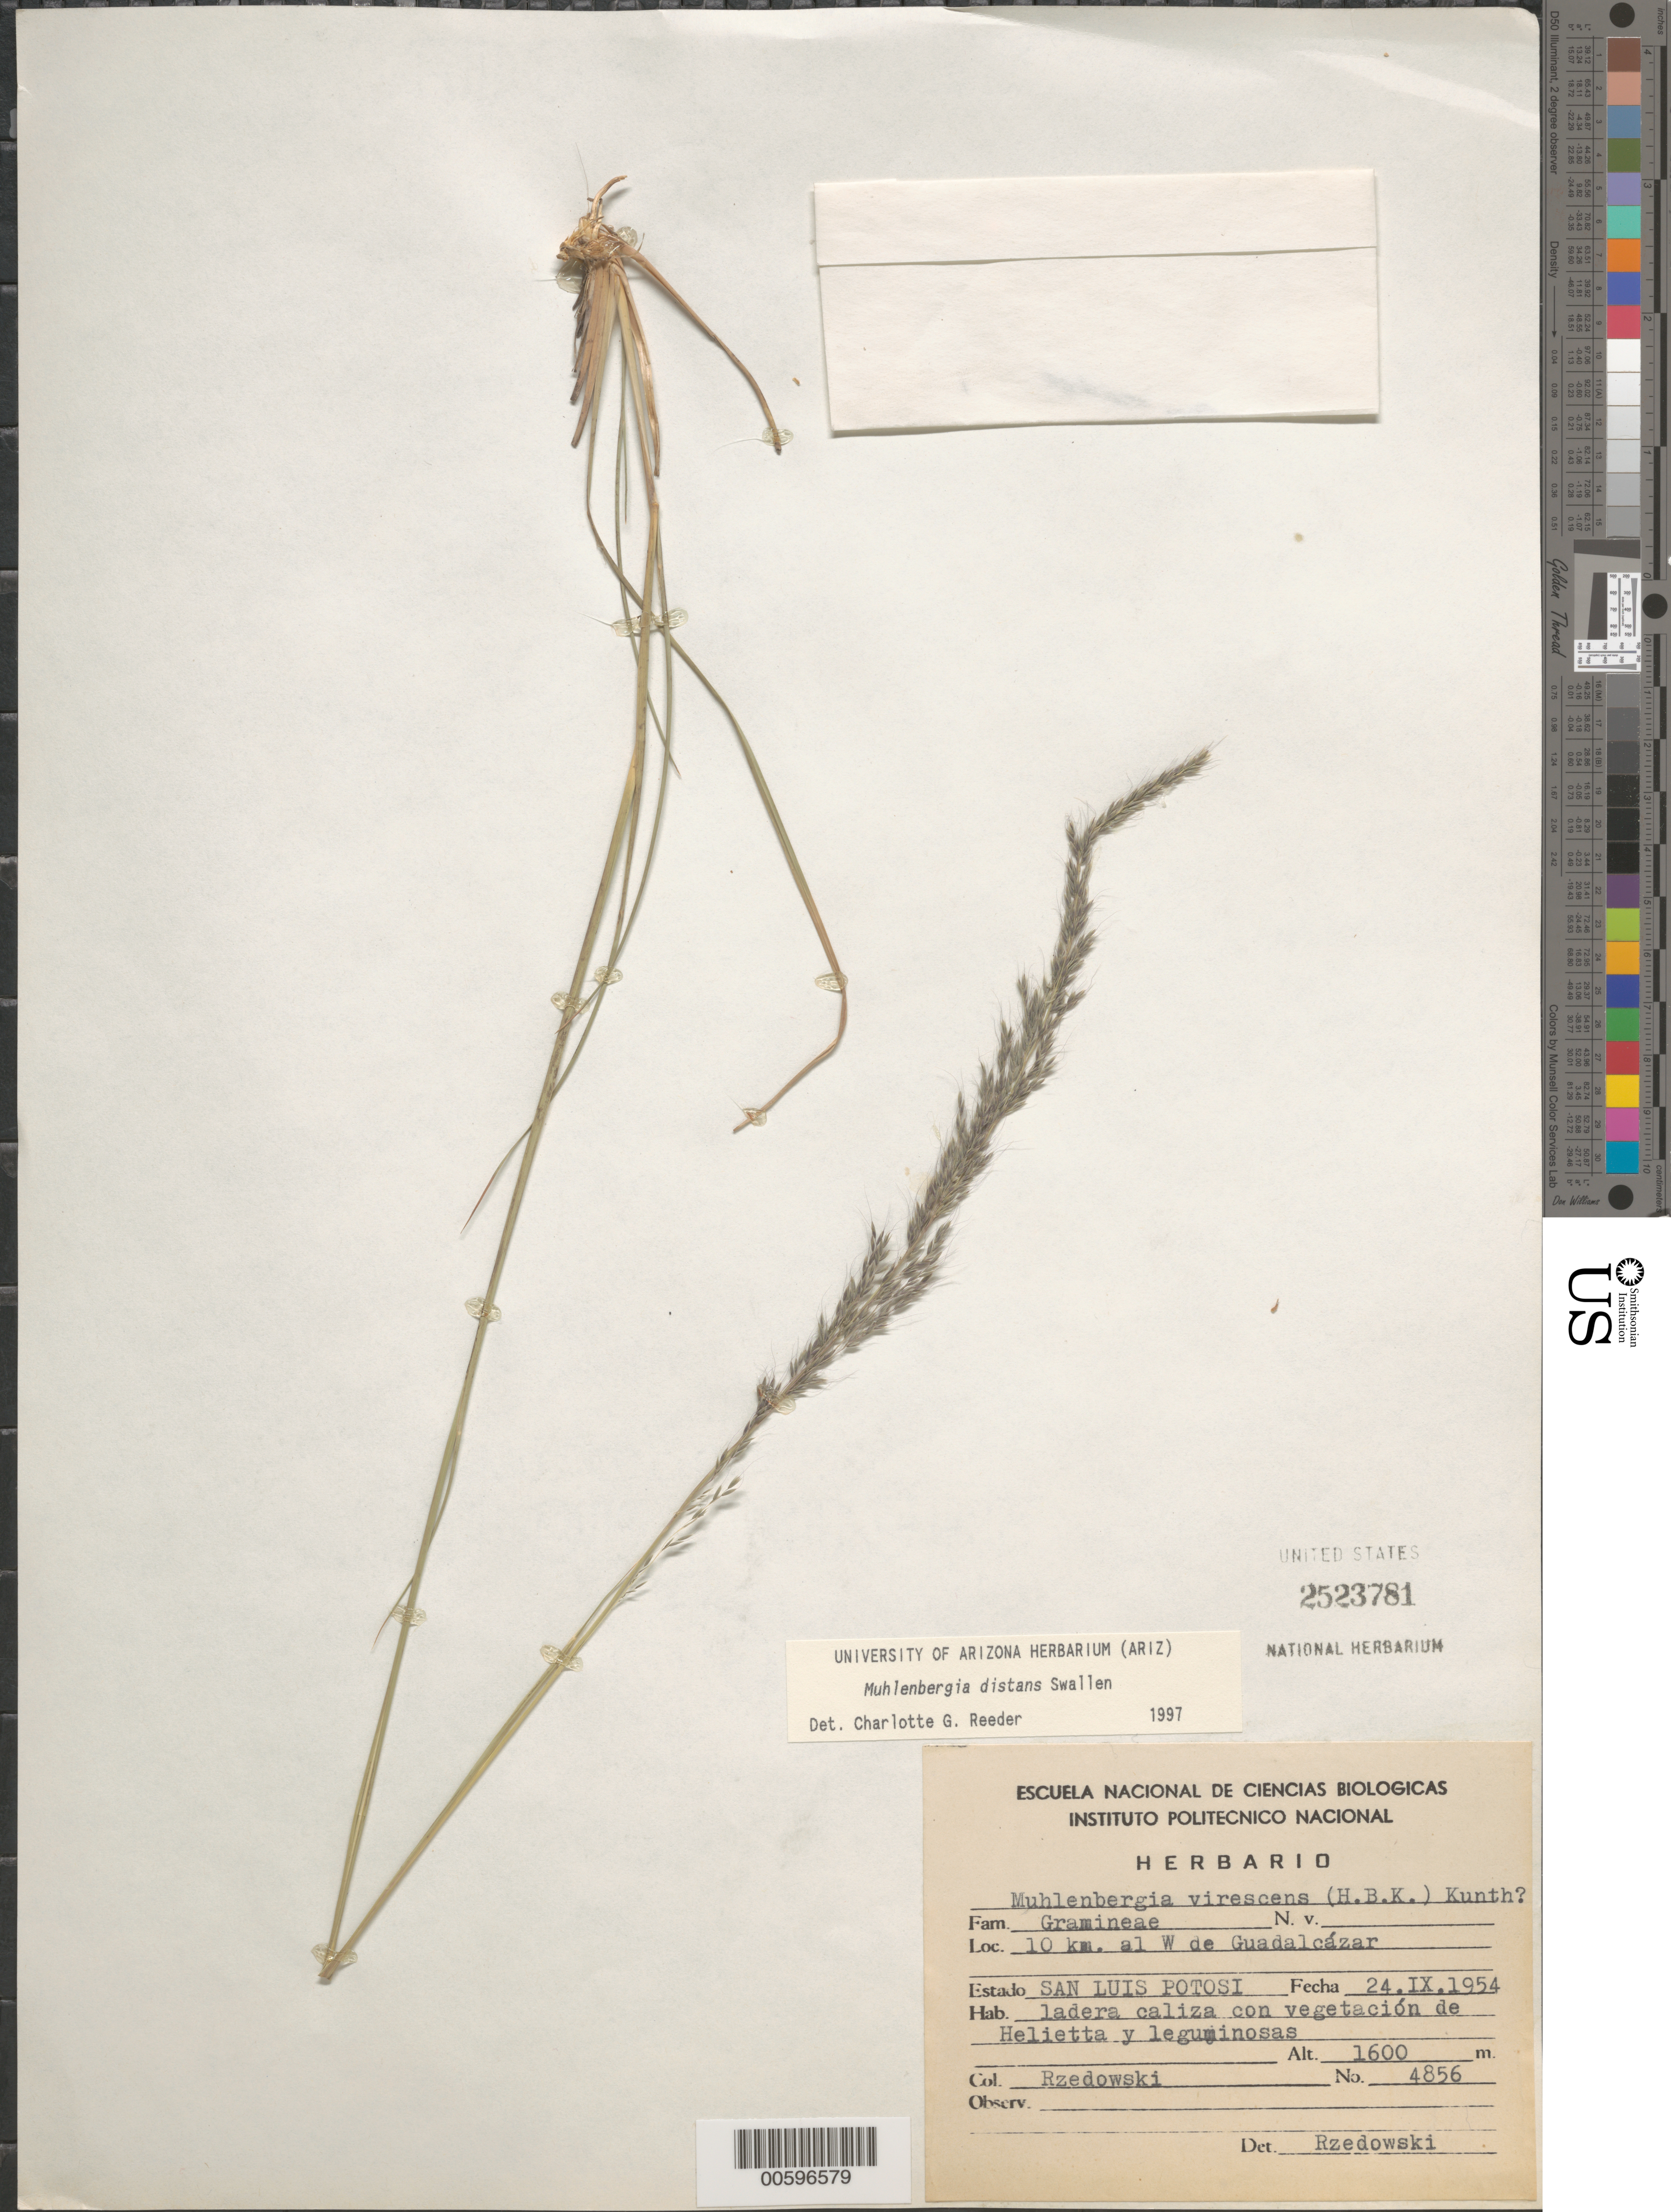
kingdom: Plantae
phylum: Tracheophyta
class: Liliopsida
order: Poales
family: Poaceae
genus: Muhlenbergia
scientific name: Muhlenbergia distans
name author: Swallen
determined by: Reeder, C. G., (ARIZ)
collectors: J. Rzedowski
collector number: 4856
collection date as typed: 24 Sep 1954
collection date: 1954-09-24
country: Mexico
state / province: San Luis Potosi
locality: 10 km al W de Guadalcázar.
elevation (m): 1600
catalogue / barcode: US 2523781